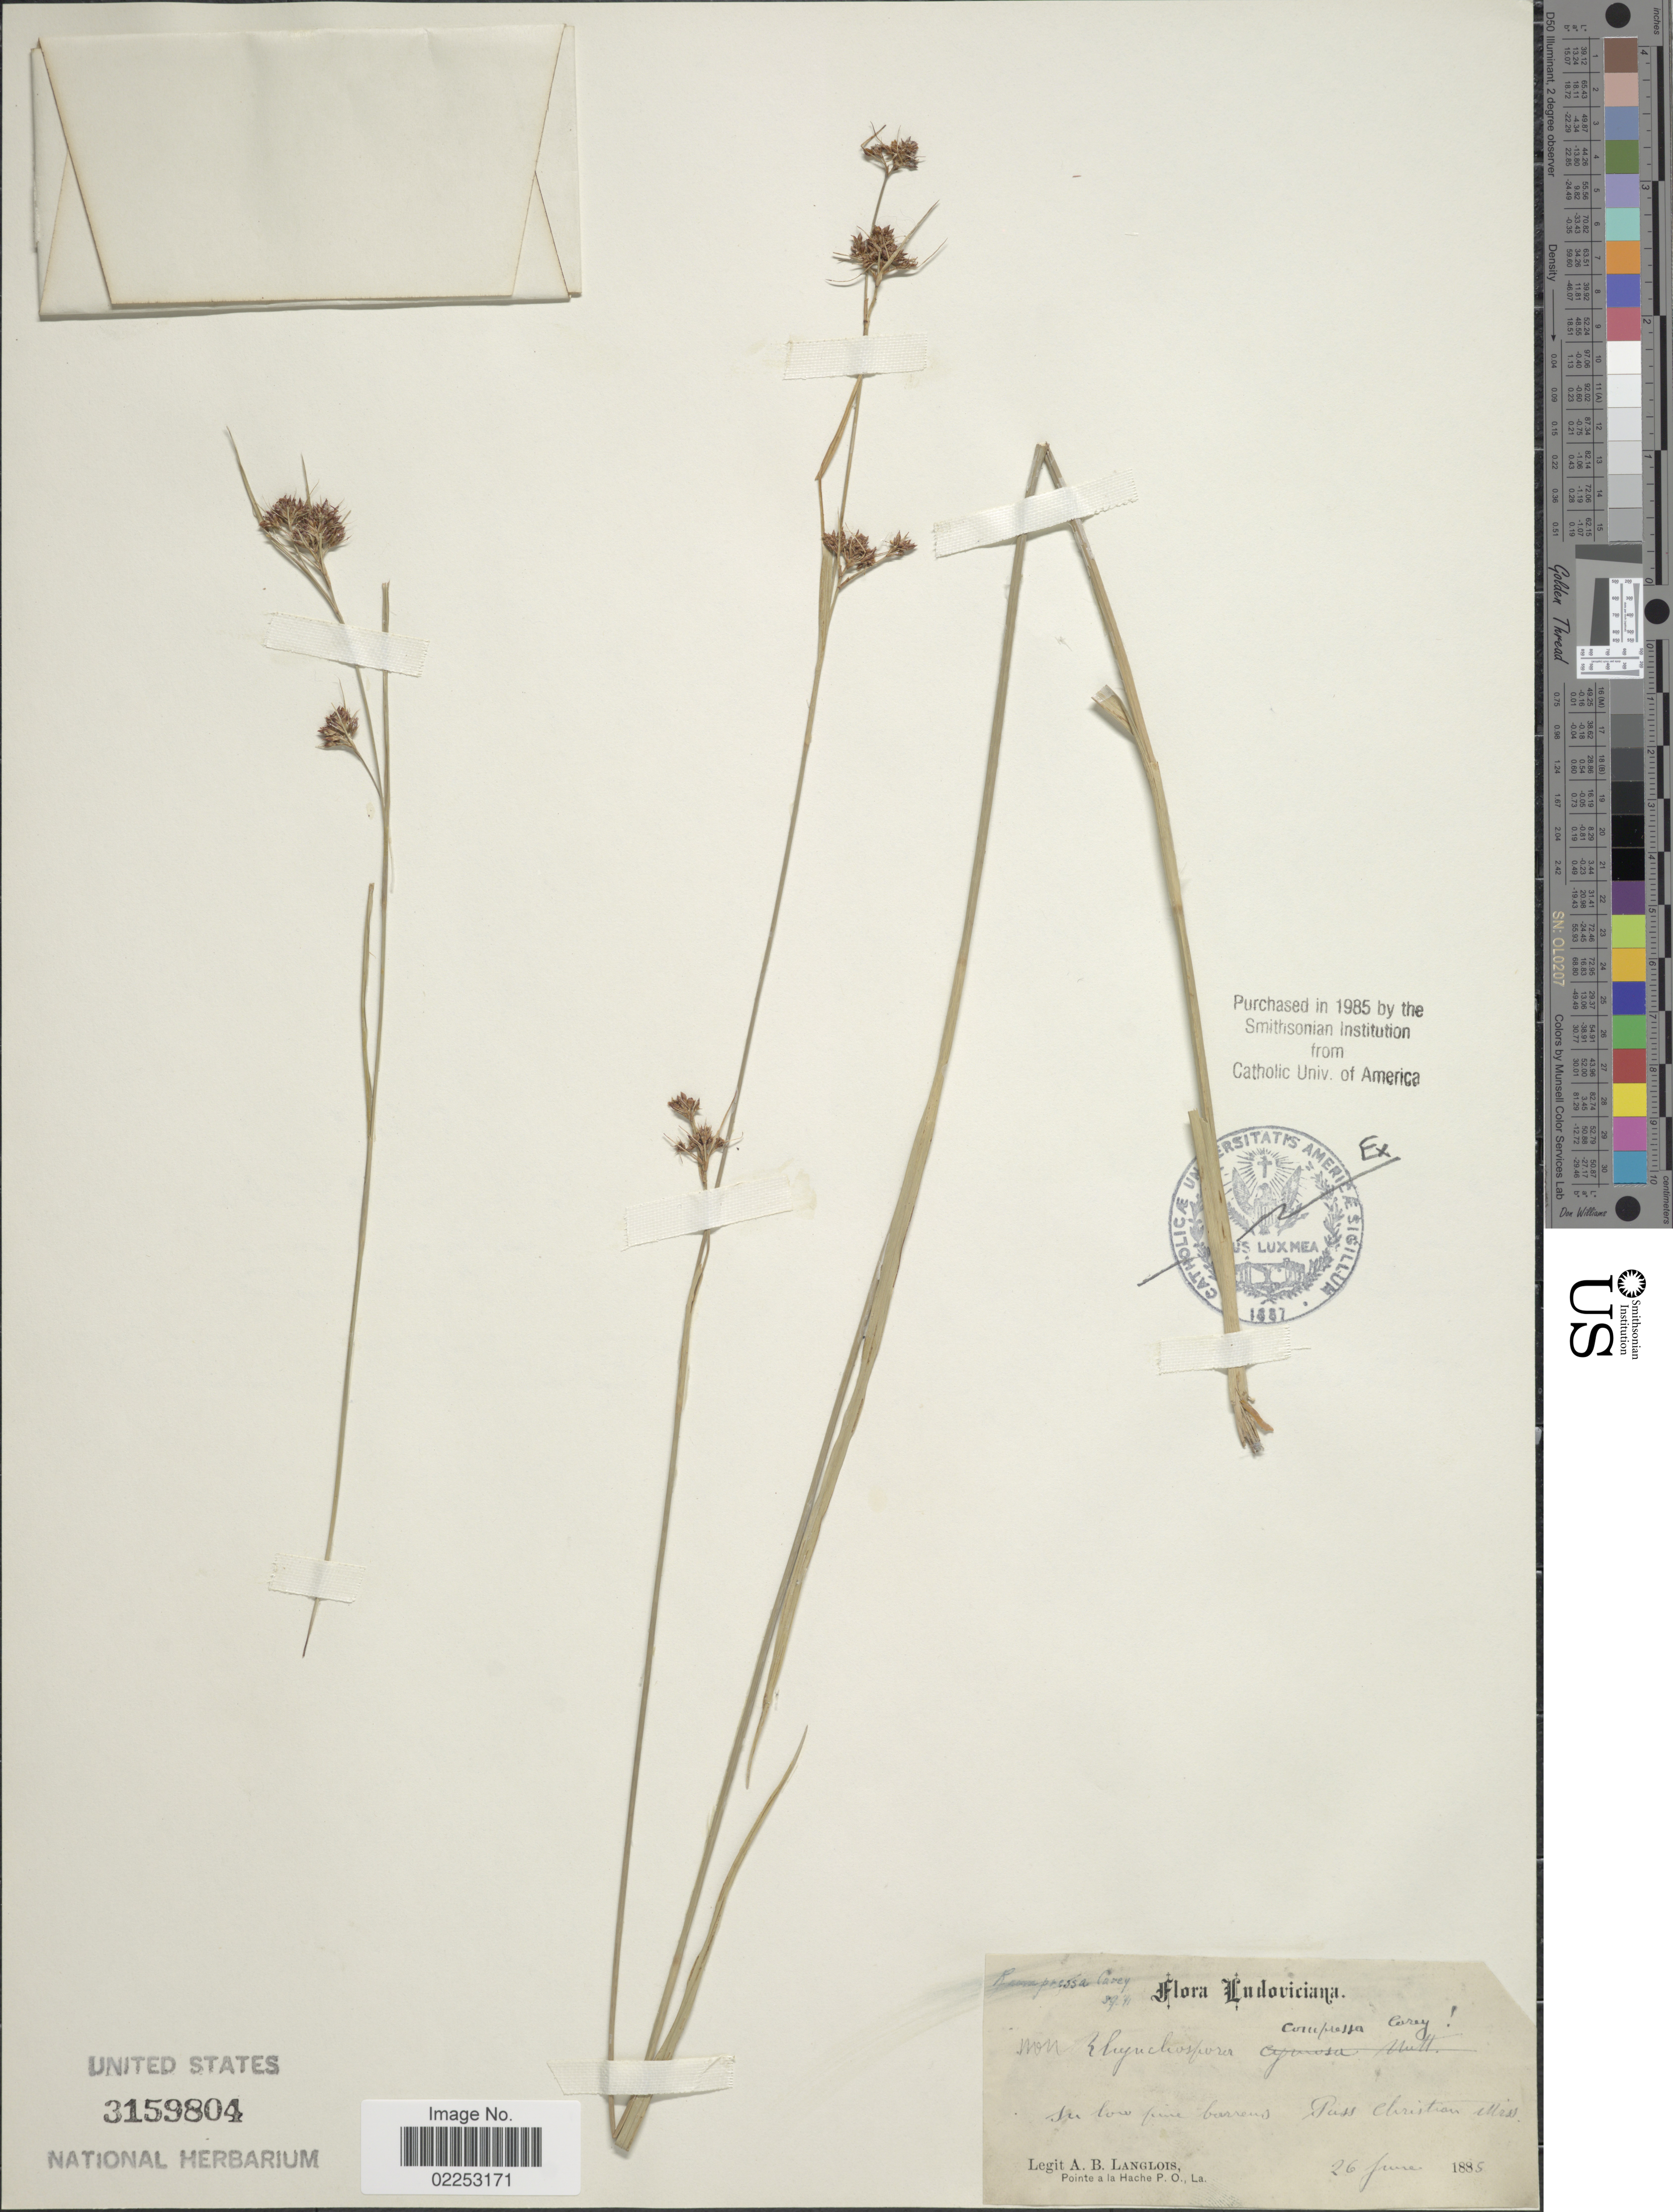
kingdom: Plantae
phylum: Tracheophyta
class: Liliopsida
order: Poales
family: Cyperaceae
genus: Rhynchospora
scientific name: Rhynchospora compressa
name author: J. Carey ex Chapm.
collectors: A. Langlois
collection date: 1885-06-26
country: United States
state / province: Mississippi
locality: Pass Christian. Ludoviciana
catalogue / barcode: US 3159804